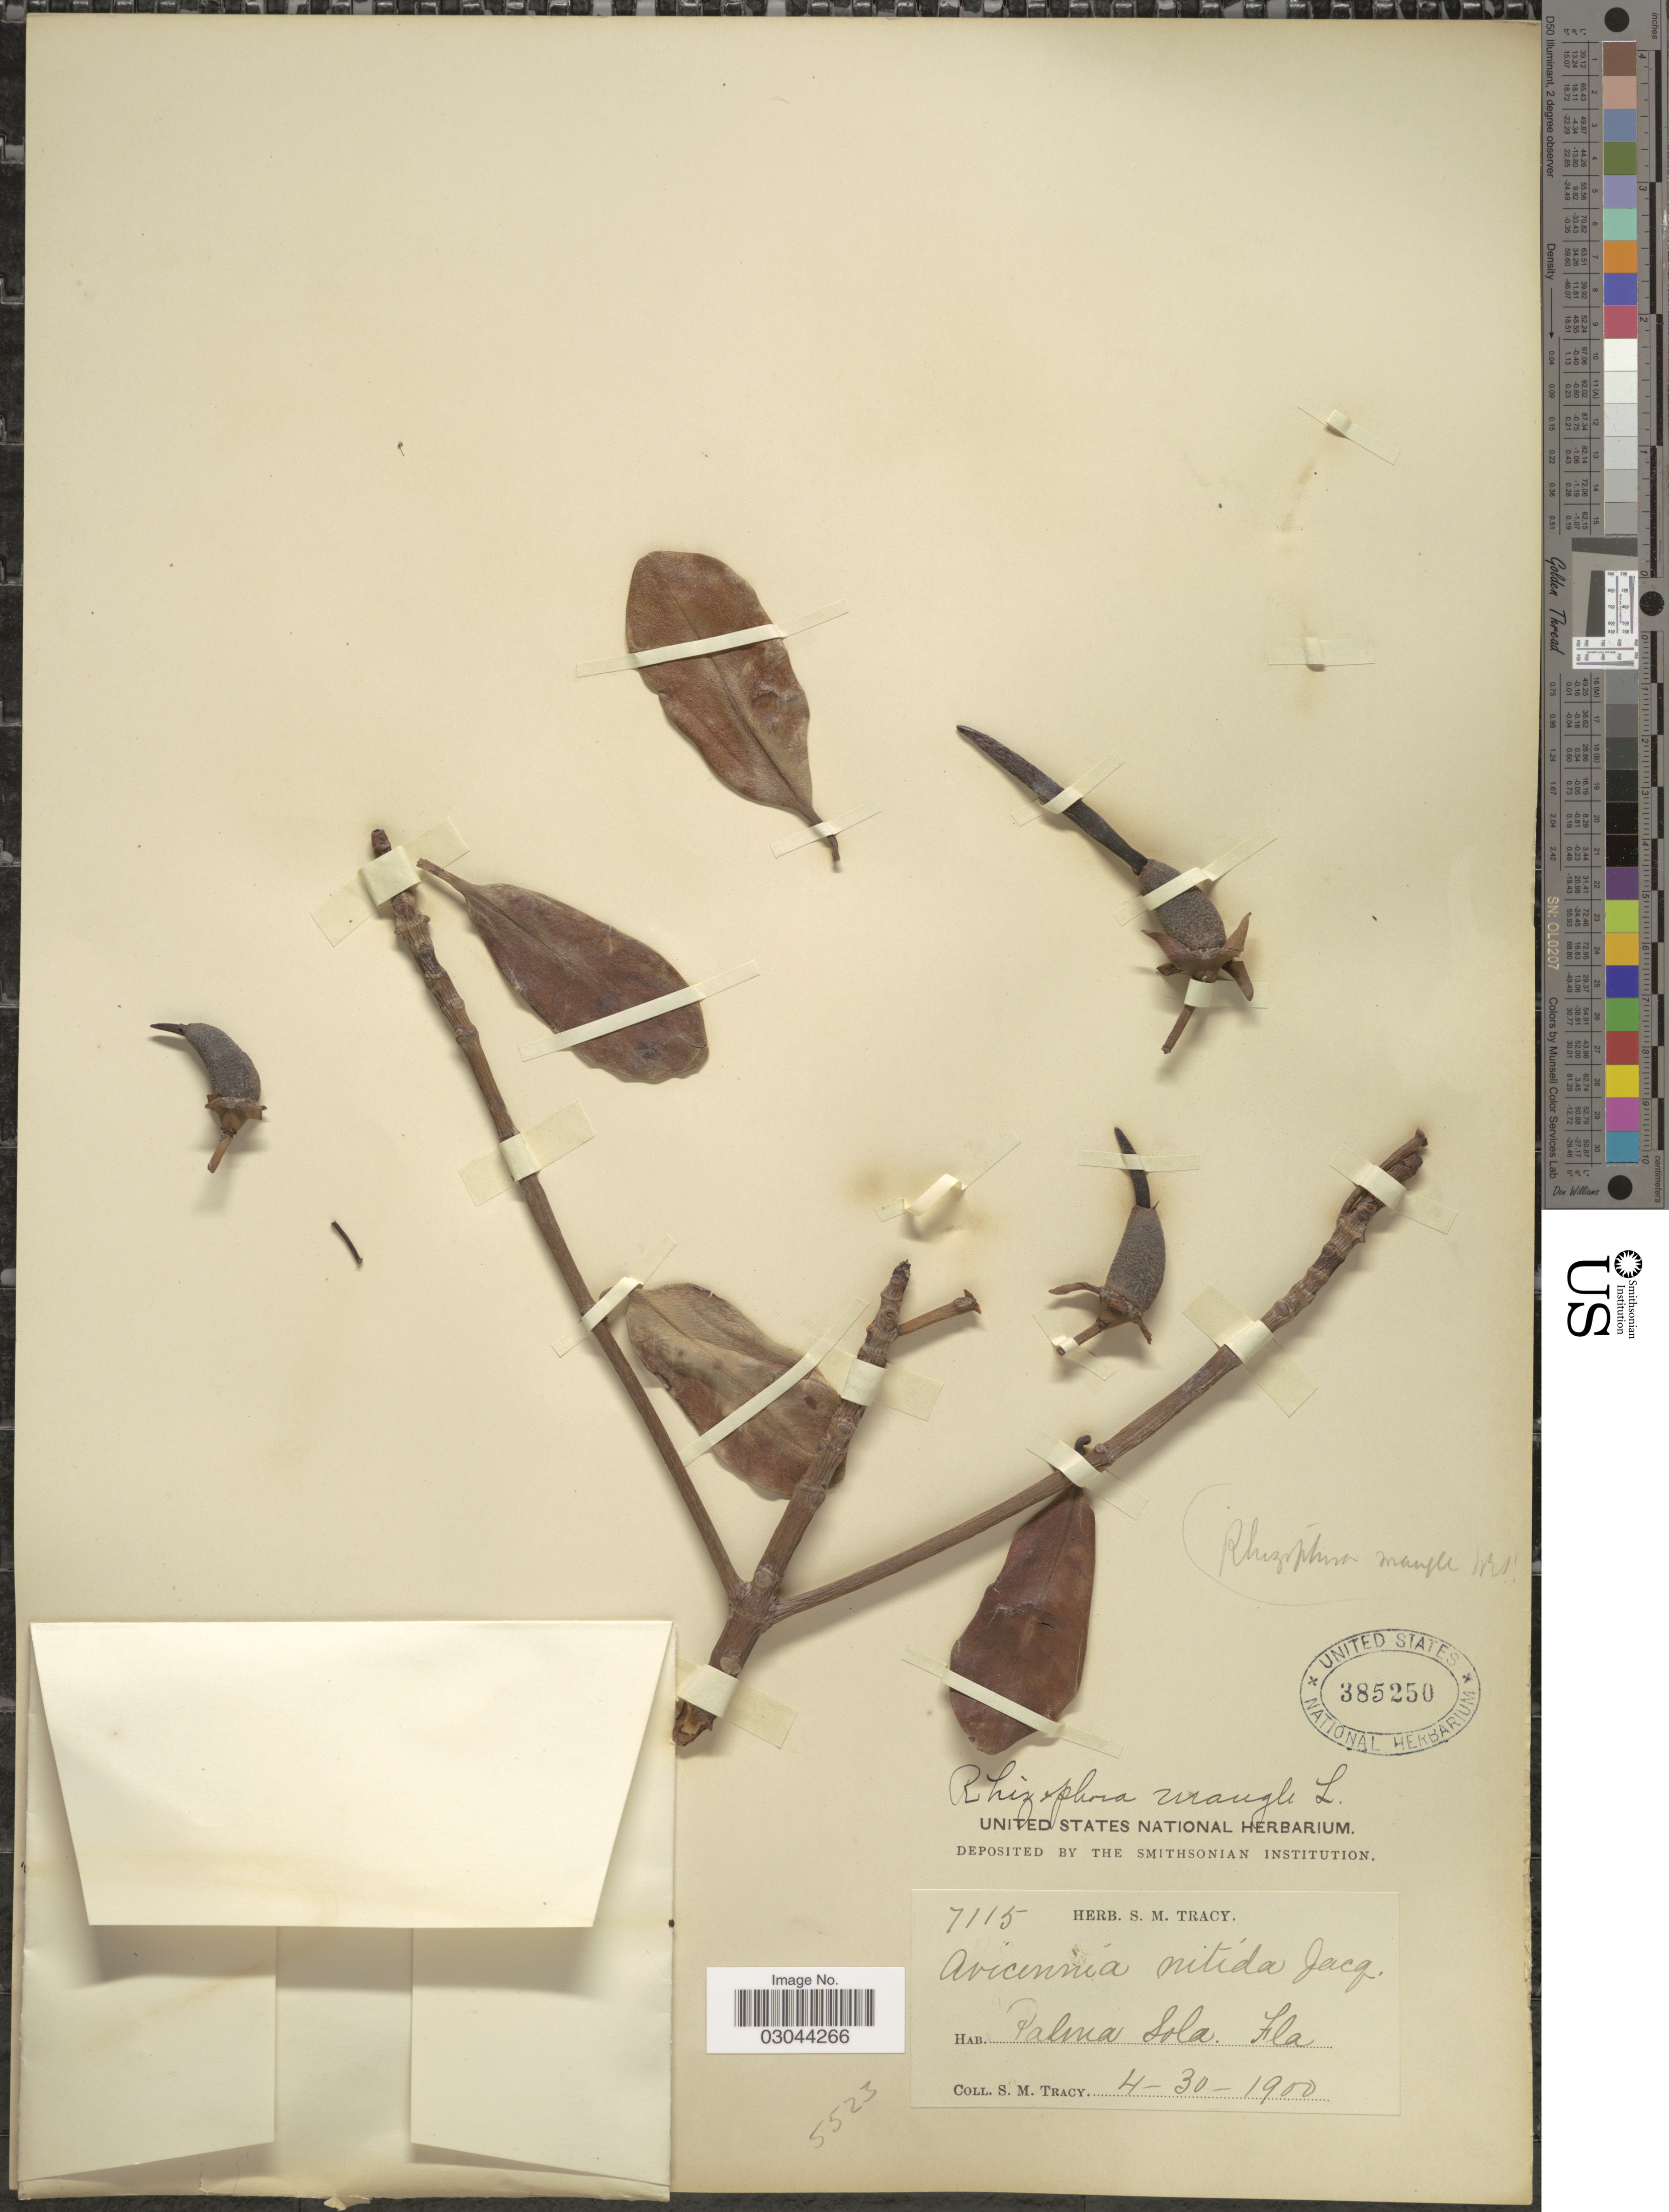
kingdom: Plantae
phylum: Tracheophyta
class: Magnoliopsida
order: Malpighiales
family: Rhizophoraceae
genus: Rhizophora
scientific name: Rhizophora mangle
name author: L.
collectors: S. M. Tracy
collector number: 7115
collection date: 1900-04-30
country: United States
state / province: Florida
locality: Palma Sola.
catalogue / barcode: US 385250